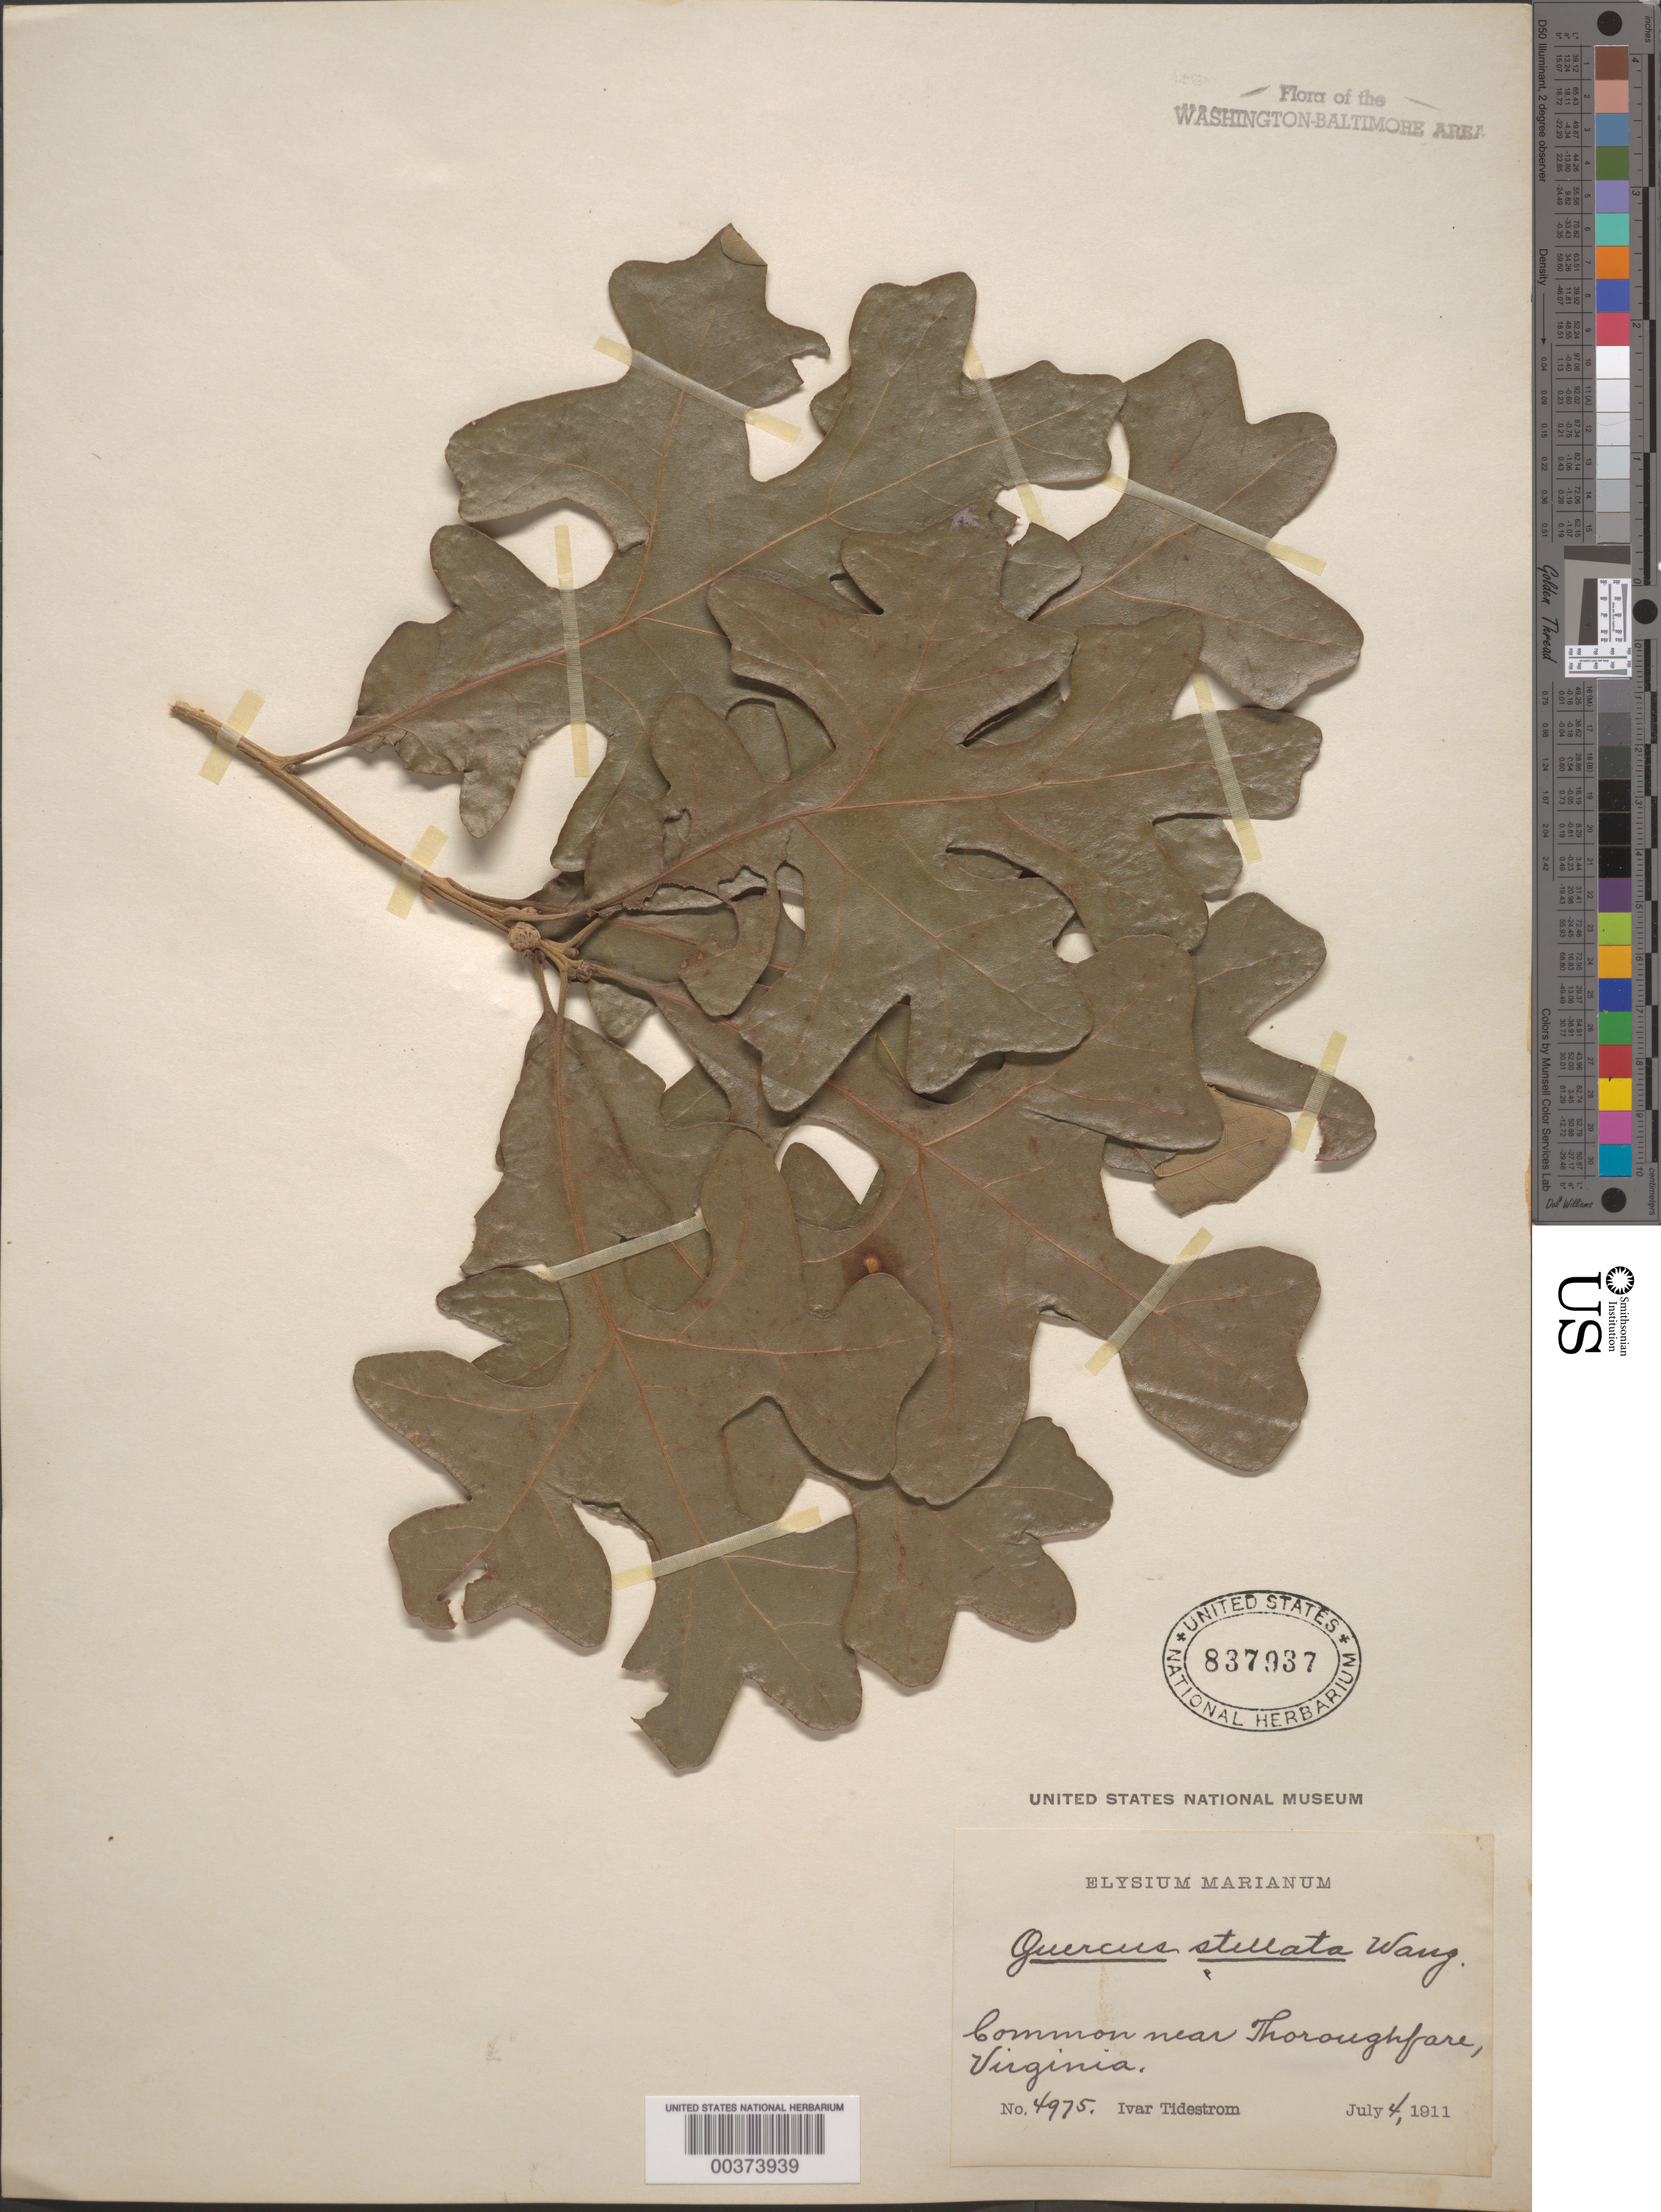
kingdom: Plantae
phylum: Tracheophyta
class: Magnoliopsida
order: Fagales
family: Fagaceae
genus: Quercus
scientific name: Quercus sp.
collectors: I. F. Tidestrom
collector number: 4975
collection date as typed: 04 Jul 1911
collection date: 1911-07-04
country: United States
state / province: Virginia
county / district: Fauquier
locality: Near Thoroughare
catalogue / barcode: US 837937